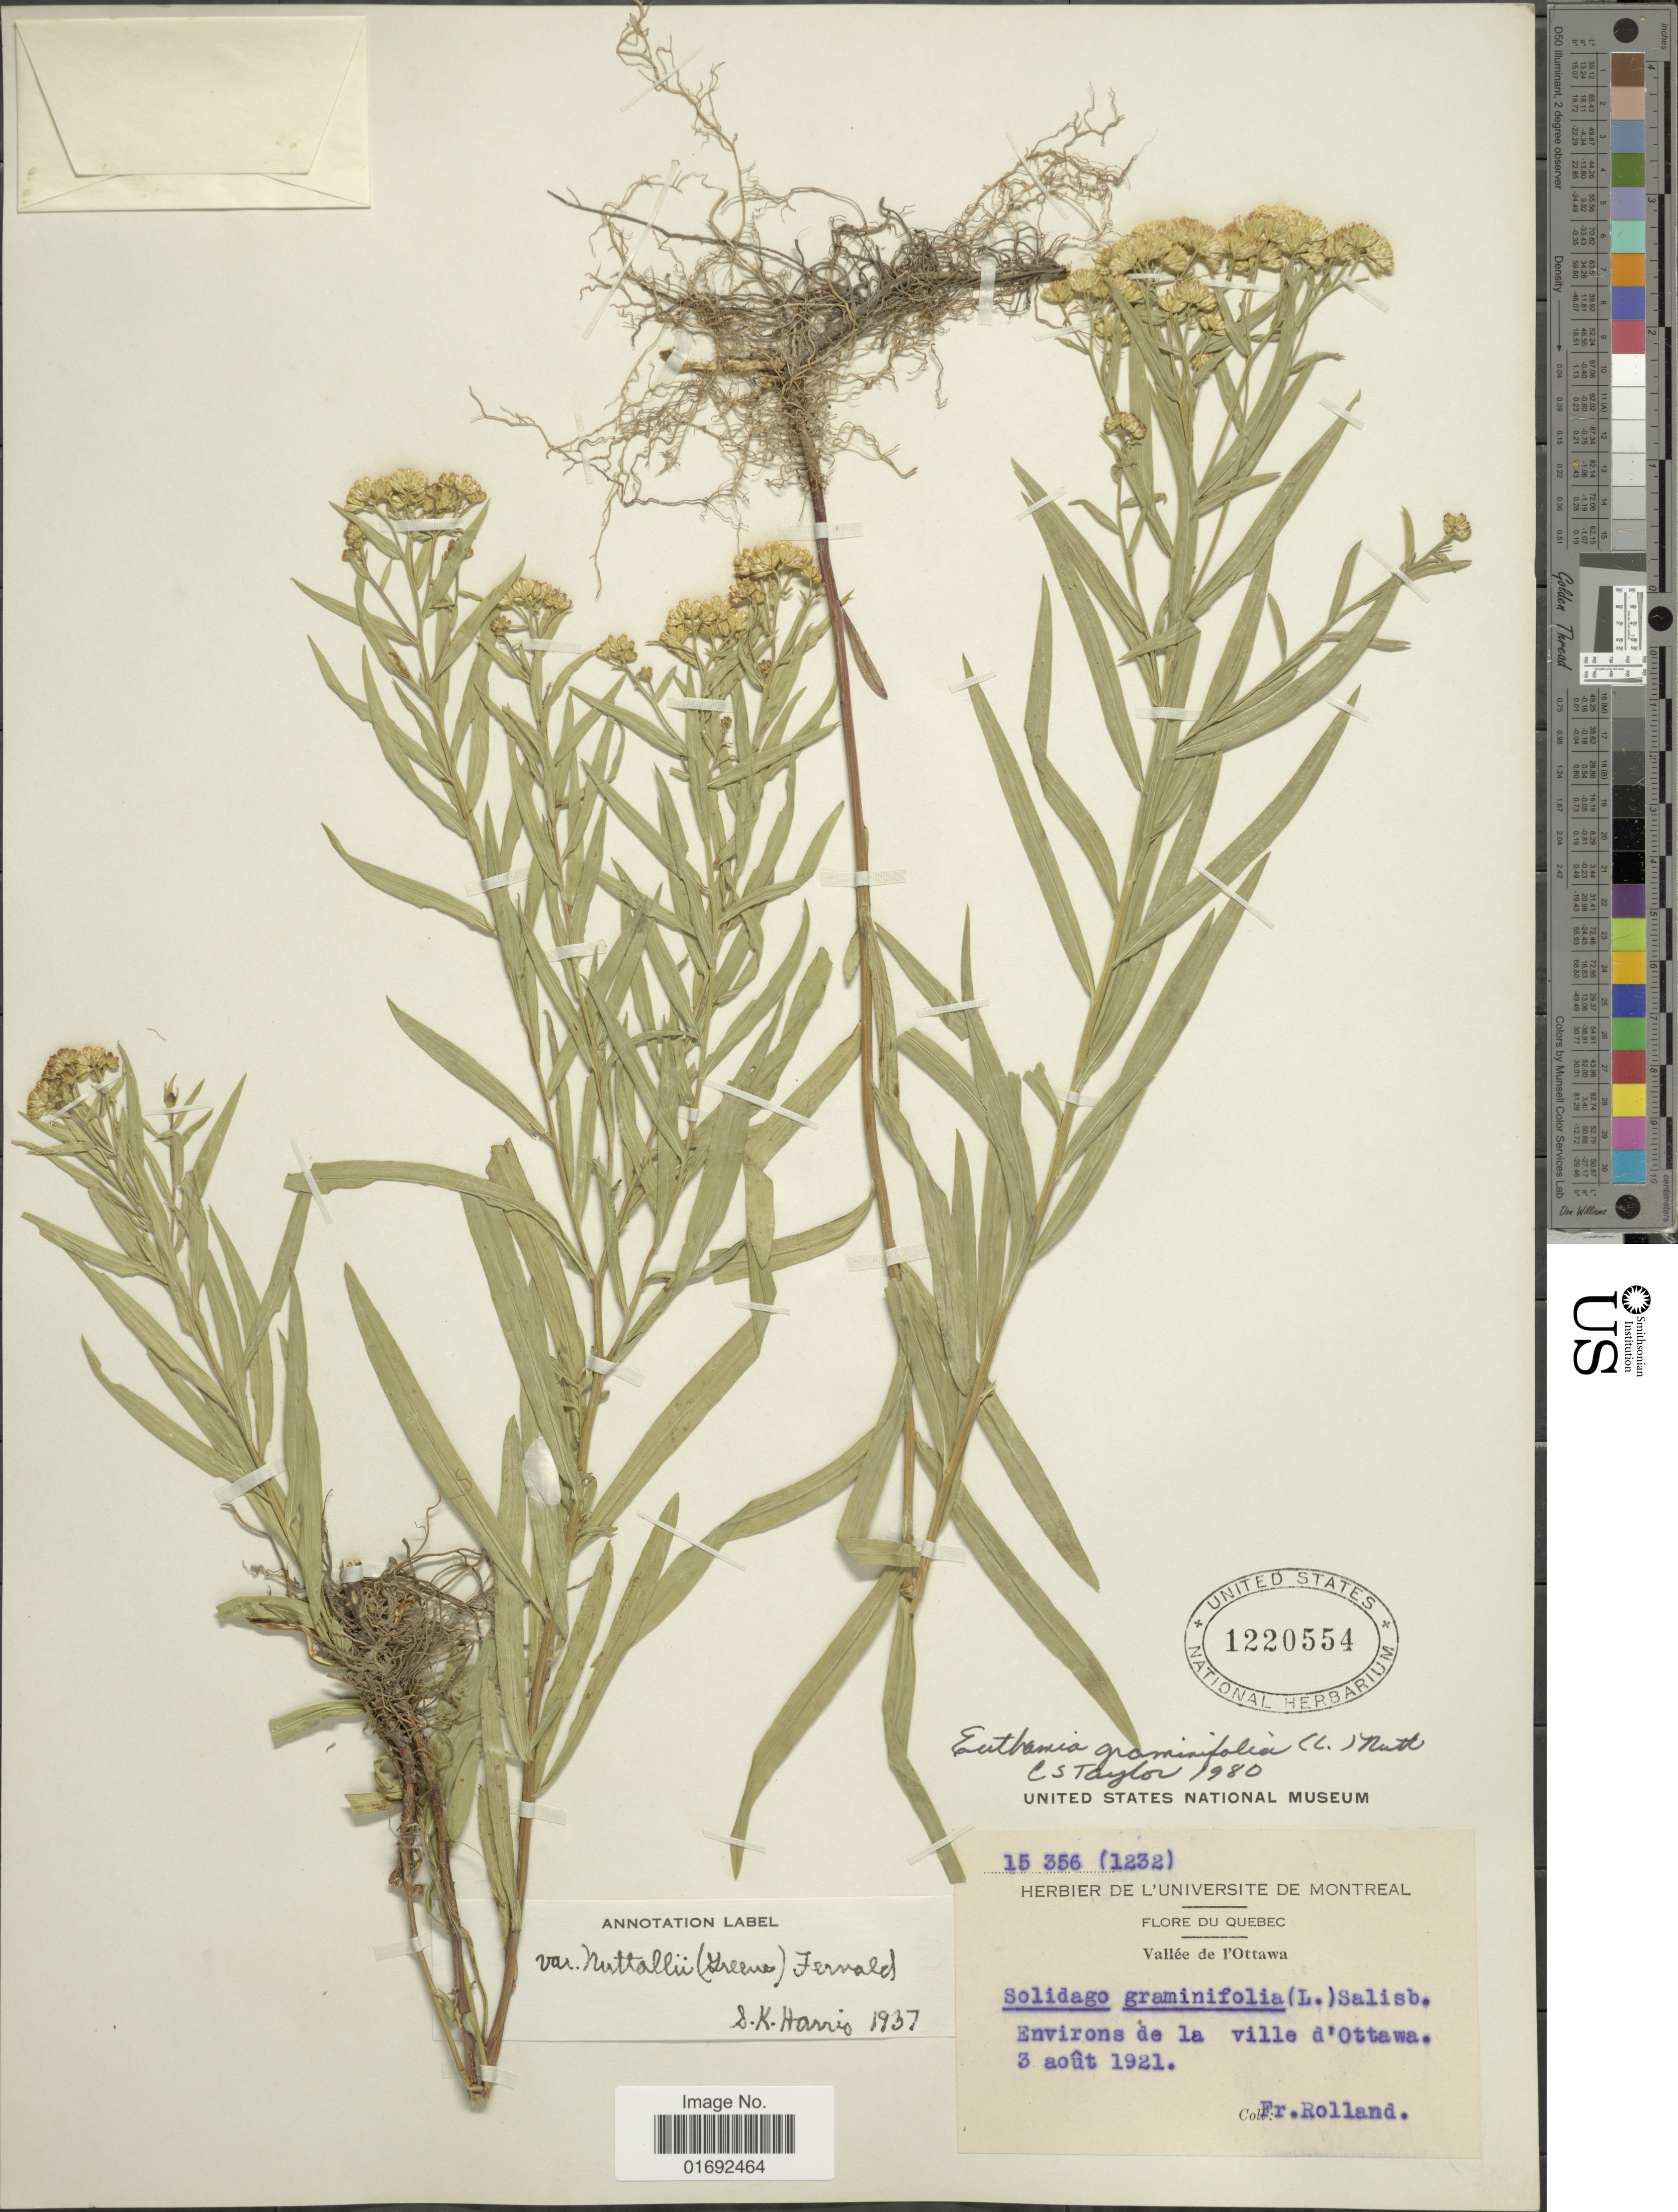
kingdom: Plantae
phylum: Tracheophyta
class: Magnoliopsida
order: Asterales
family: Asteraceae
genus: Euthamia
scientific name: Euthamia graminifolia var. nuttalii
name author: (S.W. Greene) W. Stone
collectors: B. Rolland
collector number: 15356/1232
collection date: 1921-08-03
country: Canada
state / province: Quebec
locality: Vallee de l'Ottawa, environs de la ville d'Ottawa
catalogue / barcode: US 1220554